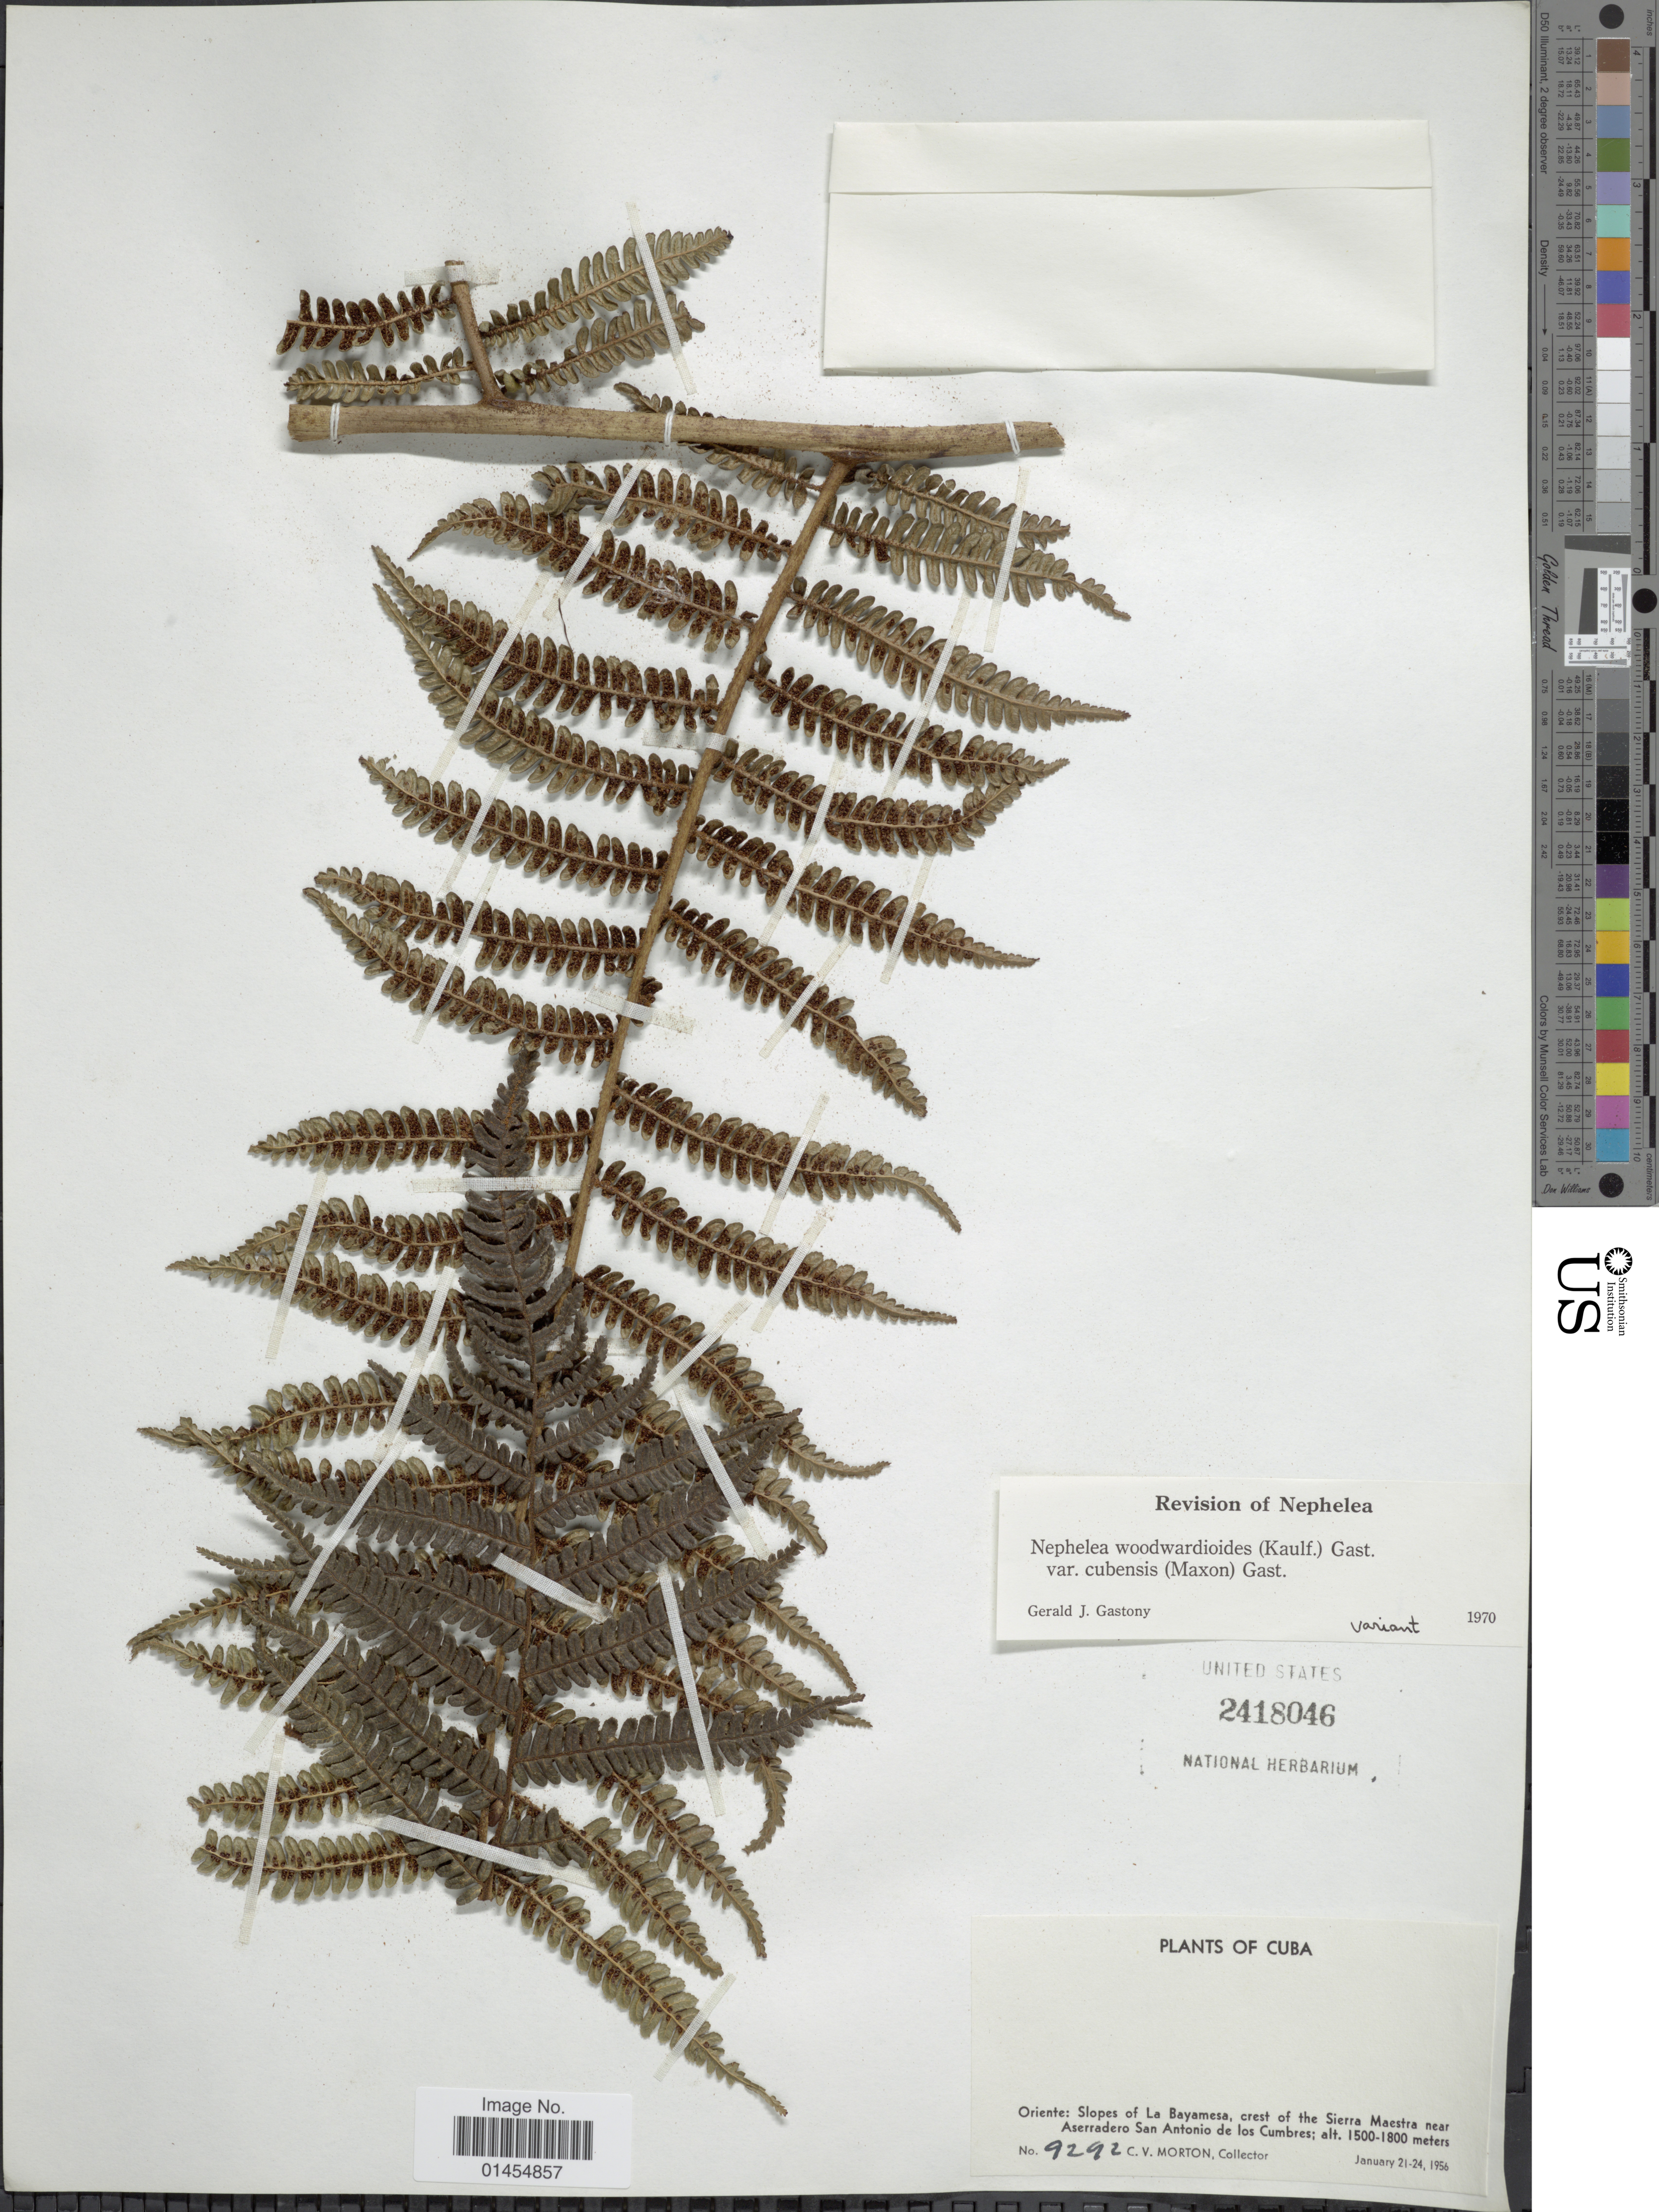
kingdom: Plantae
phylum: Tracheophyta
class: Polypodiopsida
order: Cyatheales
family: Cyatheaceae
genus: Alsophila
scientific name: Alsophila woodwardioides var. cubensis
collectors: C. V. Morton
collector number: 9292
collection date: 1956-01-21/1956-01-24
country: Cuba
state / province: Oriente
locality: Slopes of La Bayamesa, crest of the Sierra Maestra near Aserradero San Antonio de los Cumbres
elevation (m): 1500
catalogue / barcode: US 2418046